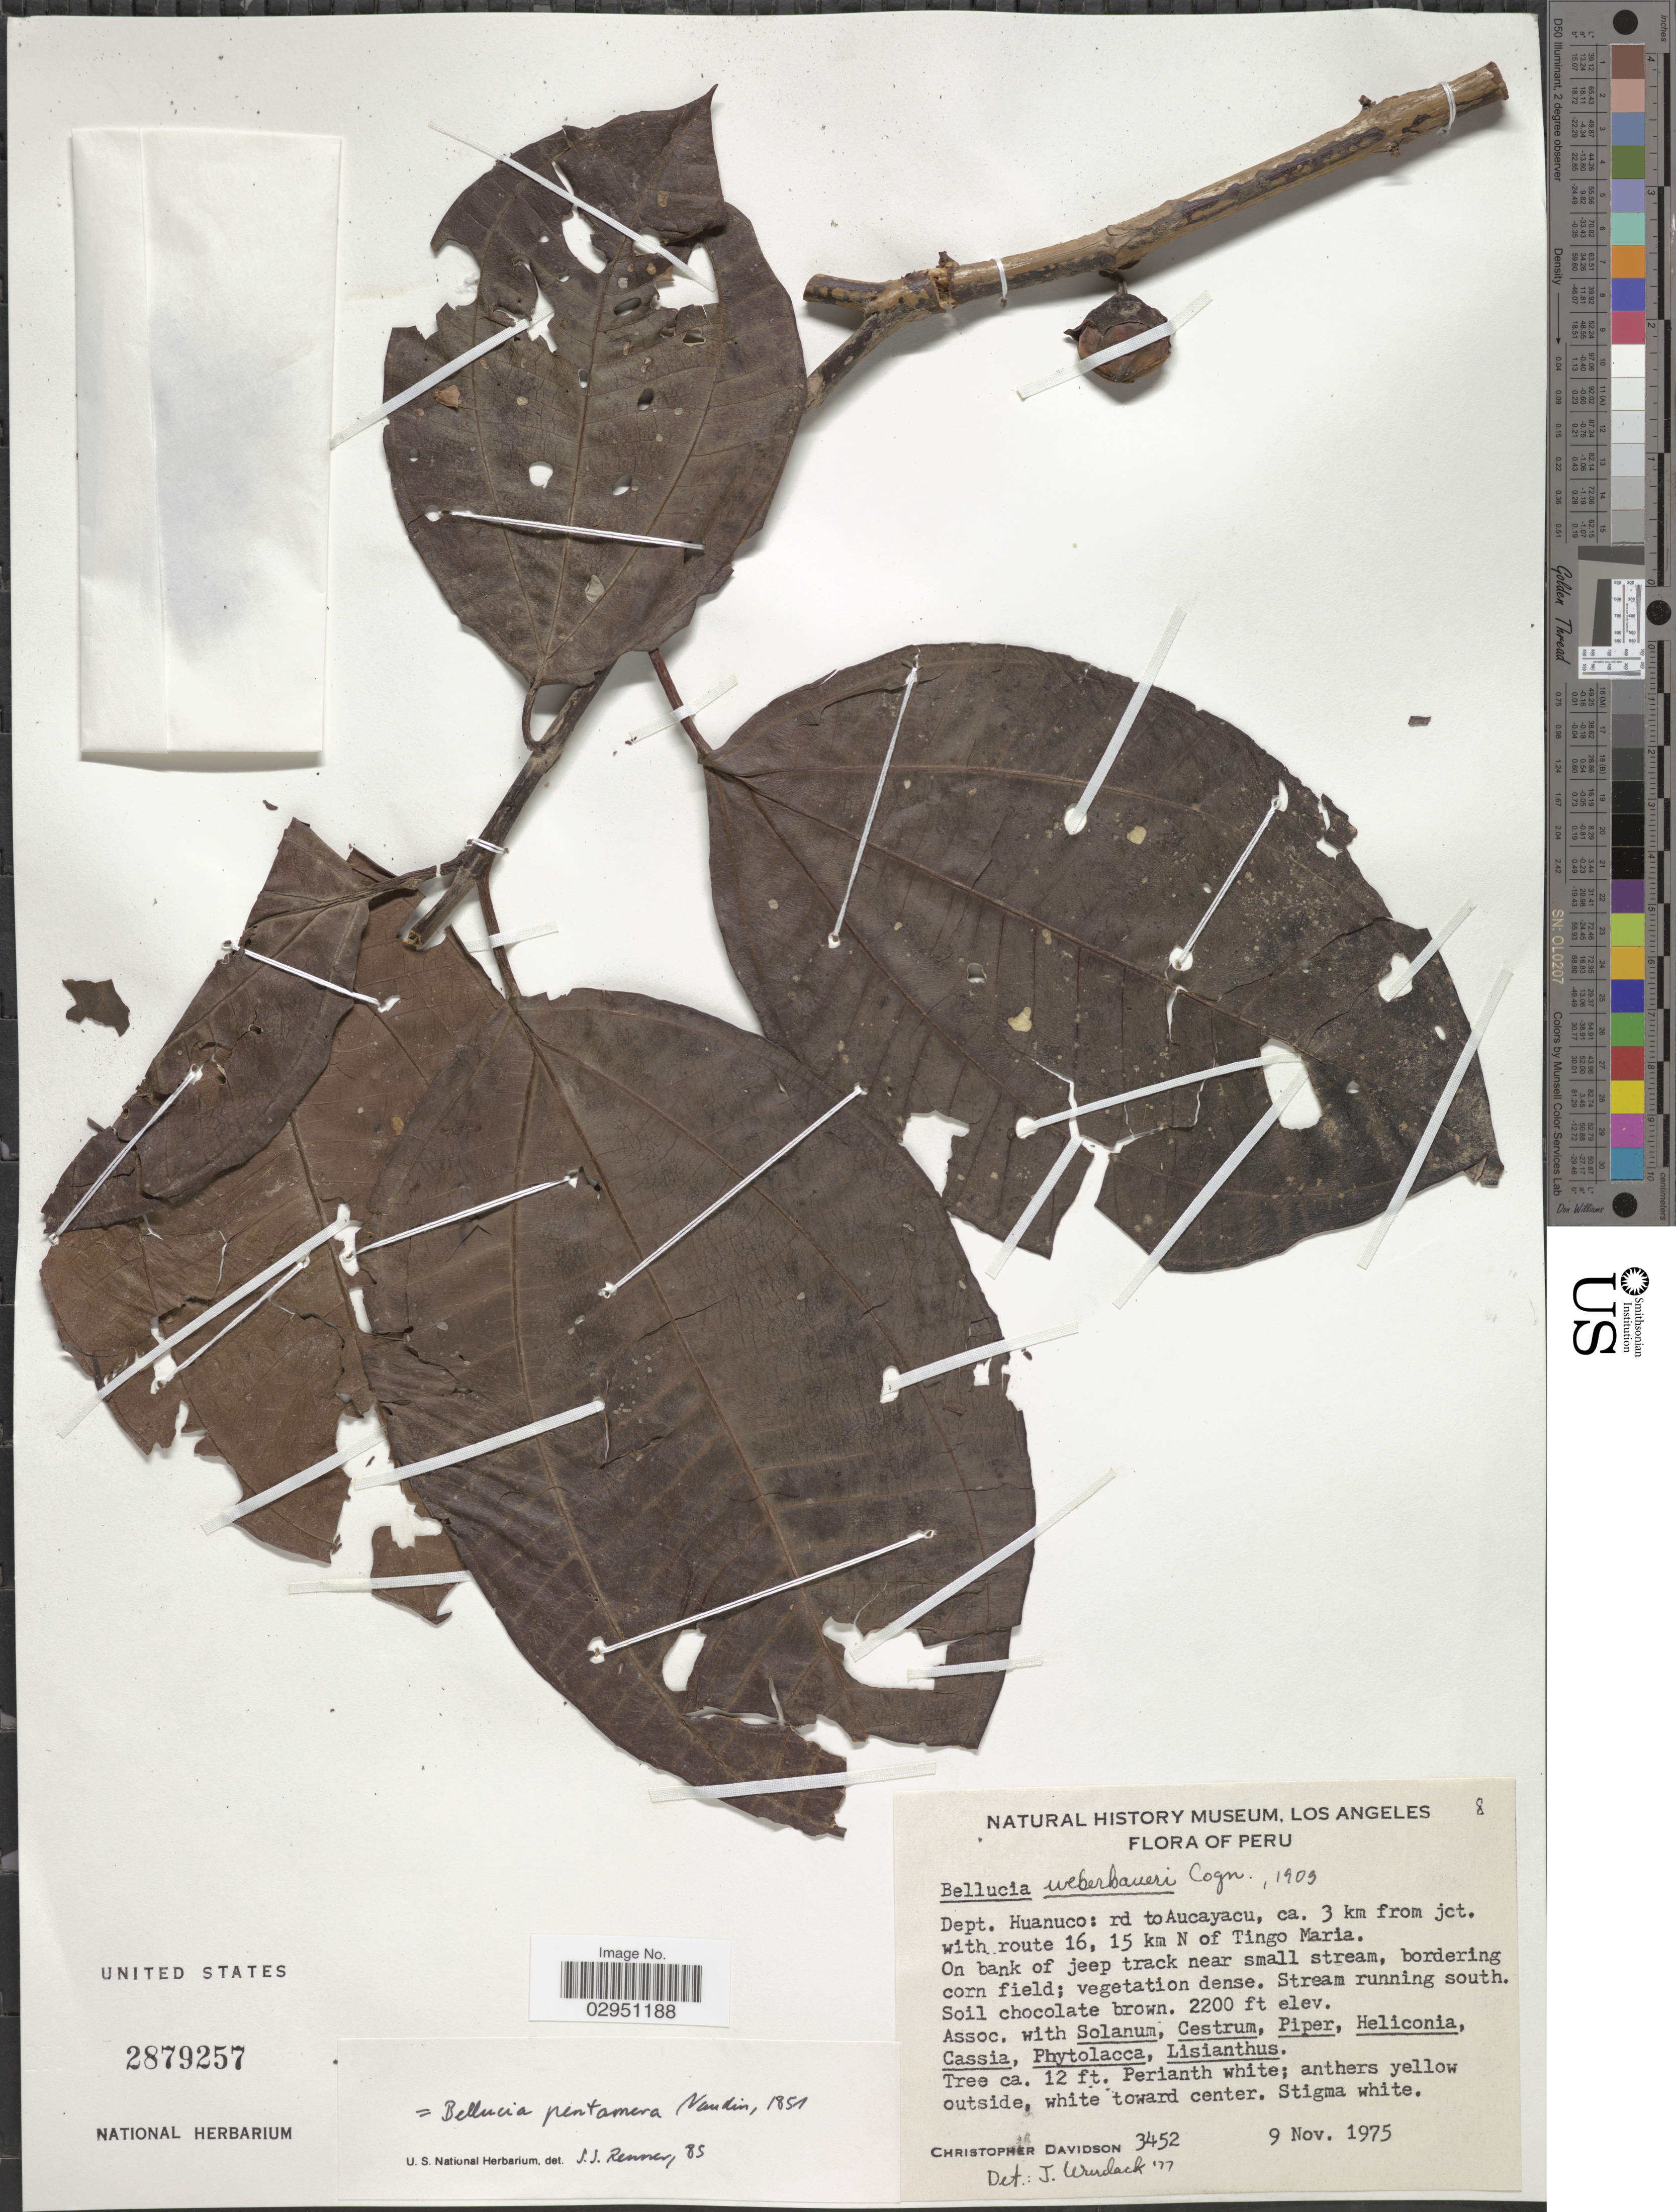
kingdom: Plantae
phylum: Tracheophyta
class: Magnoliopsida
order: Myrtales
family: Melastomataceae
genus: Bellucia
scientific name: Bellucia pentamera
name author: Naudin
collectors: C. Davidson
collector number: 3452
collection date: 1975-11-09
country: Peru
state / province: Huánuco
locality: Dept. Huanuco: rd to Aucayacu, ca. 3 km from jct. with route 16, 15 km N of Tingo Maria.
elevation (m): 671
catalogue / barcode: US 2879257